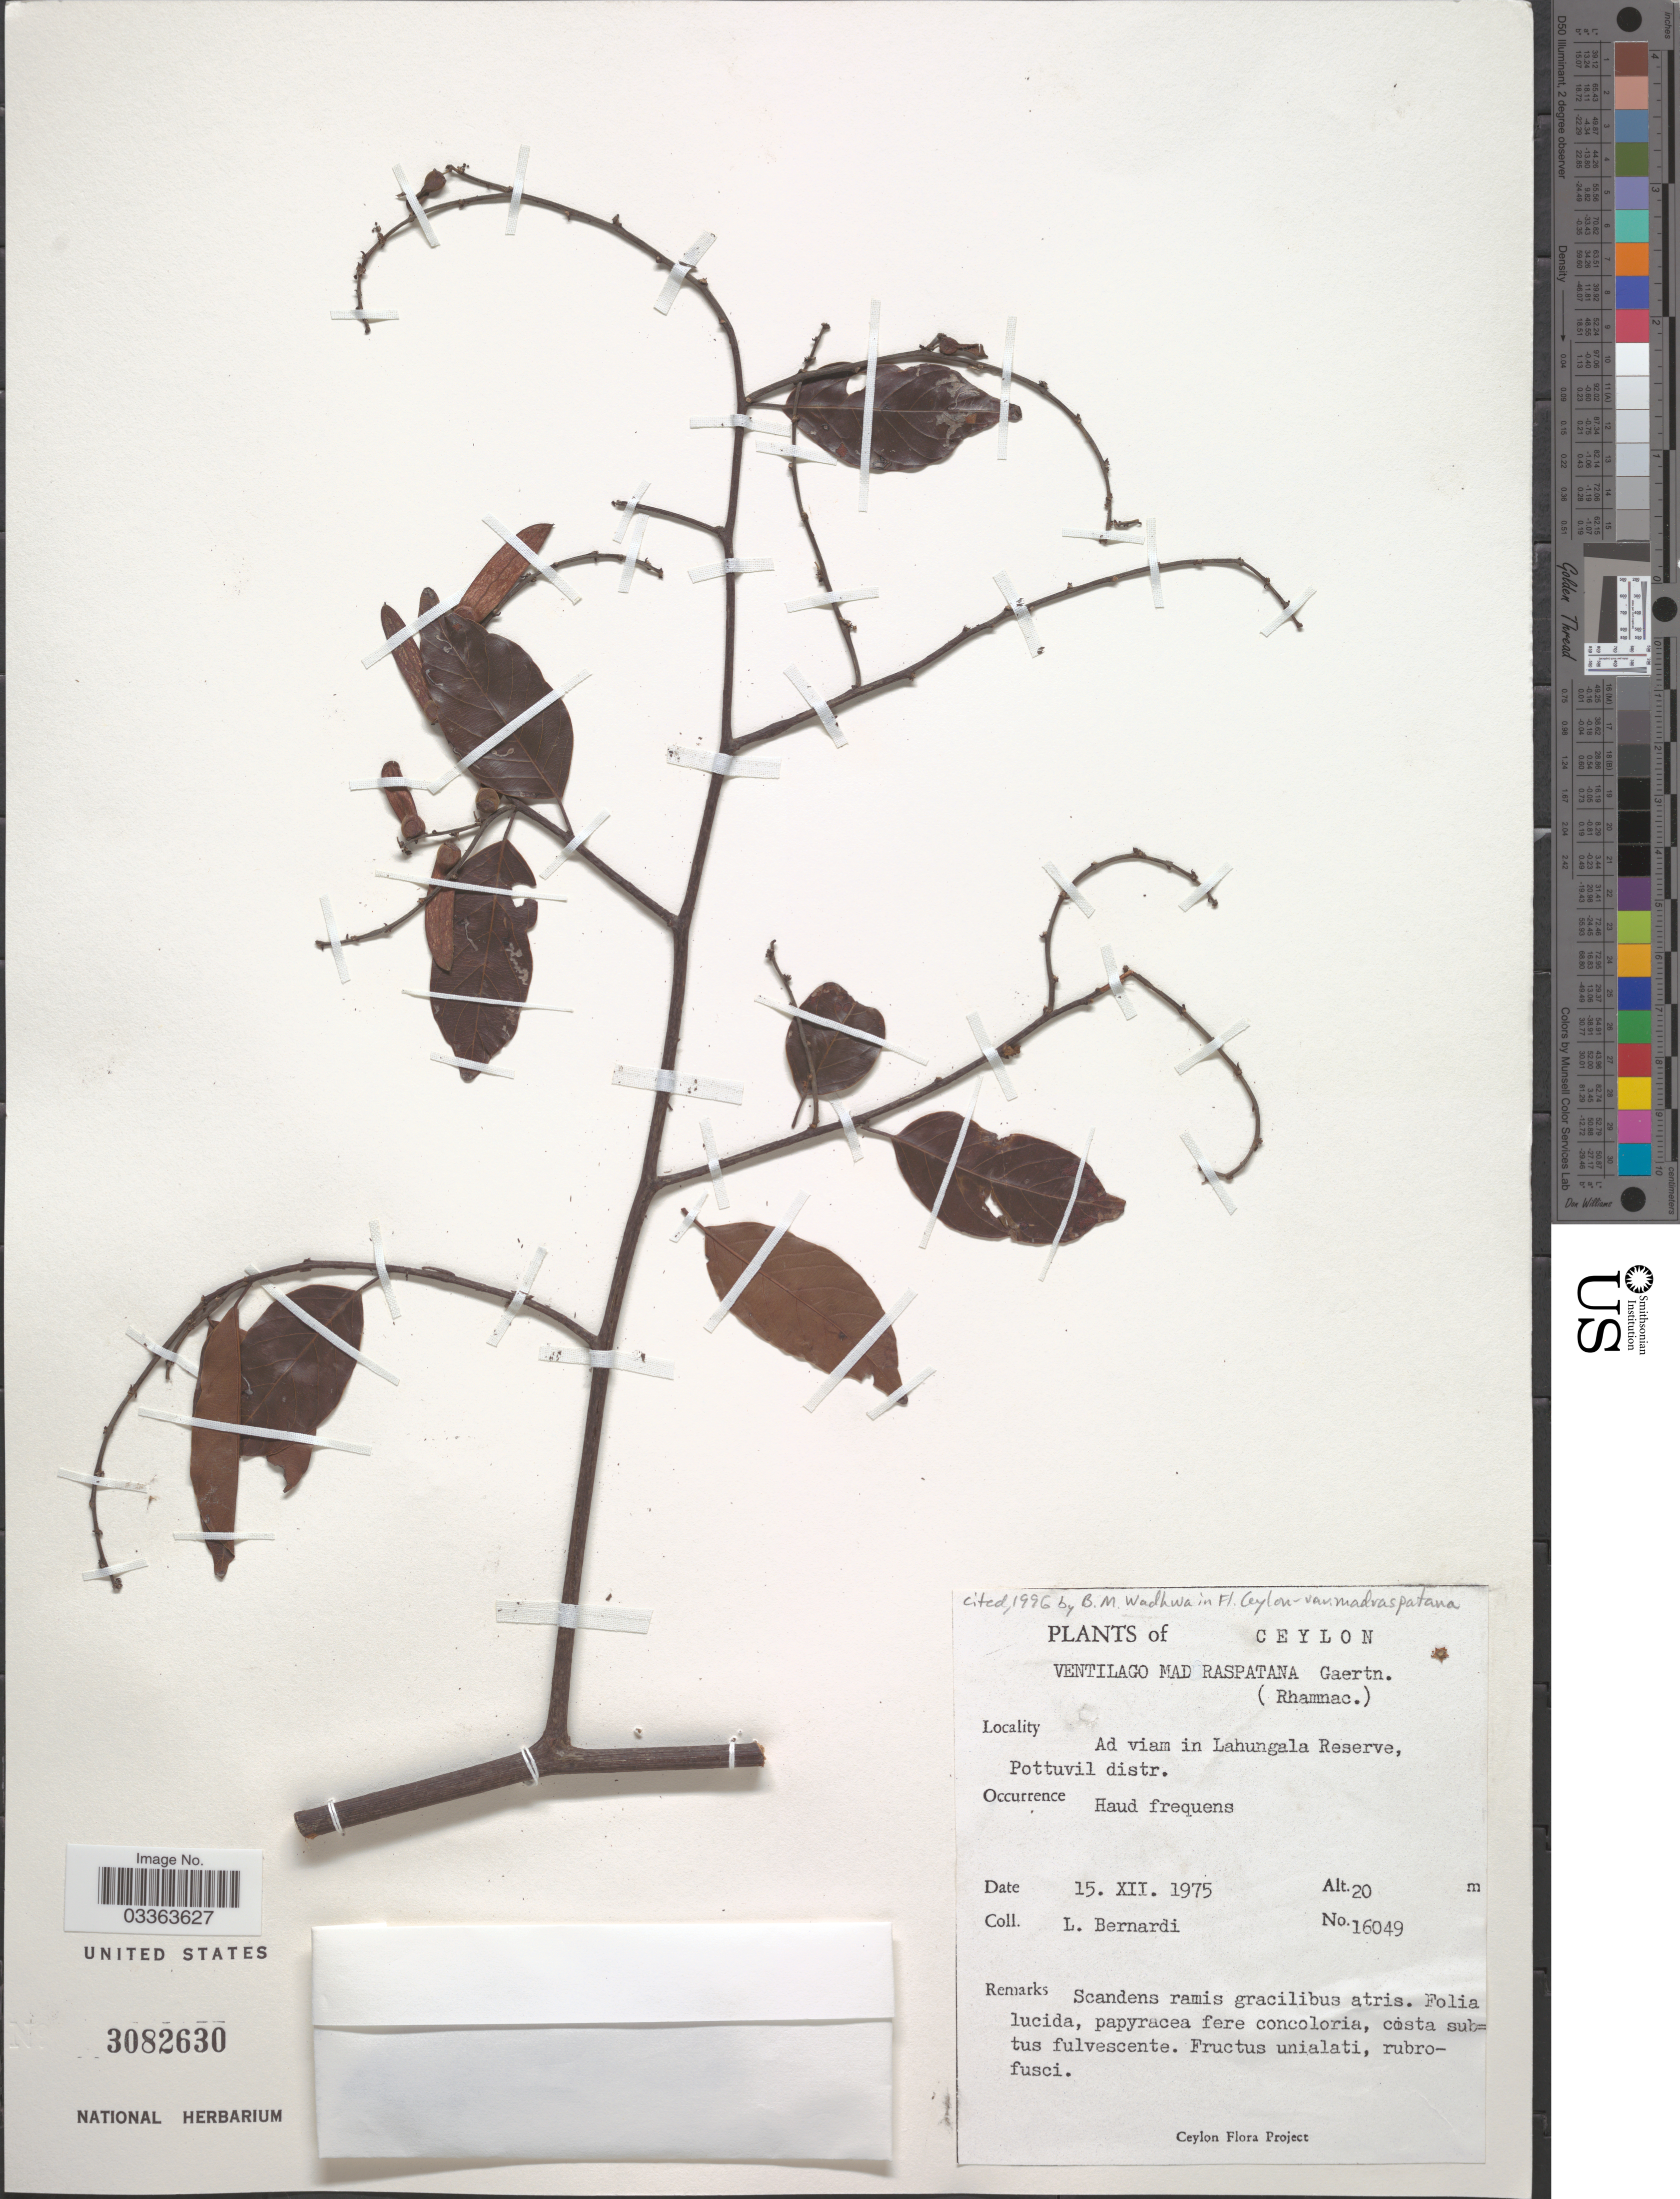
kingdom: Plantae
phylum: Tracheophyta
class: Magnoliopsida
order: Rosales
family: Rhamnaceae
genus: Ventilago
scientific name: Ventilago madraspatana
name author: Gaertn.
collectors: L. Bernardi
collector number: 16049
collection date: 1975-12-15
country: Sri Lanka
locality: Ceylon. Ad viam in Lahungala Reserve, Pottuvil distr.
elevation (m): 20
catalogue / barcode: US 3082630